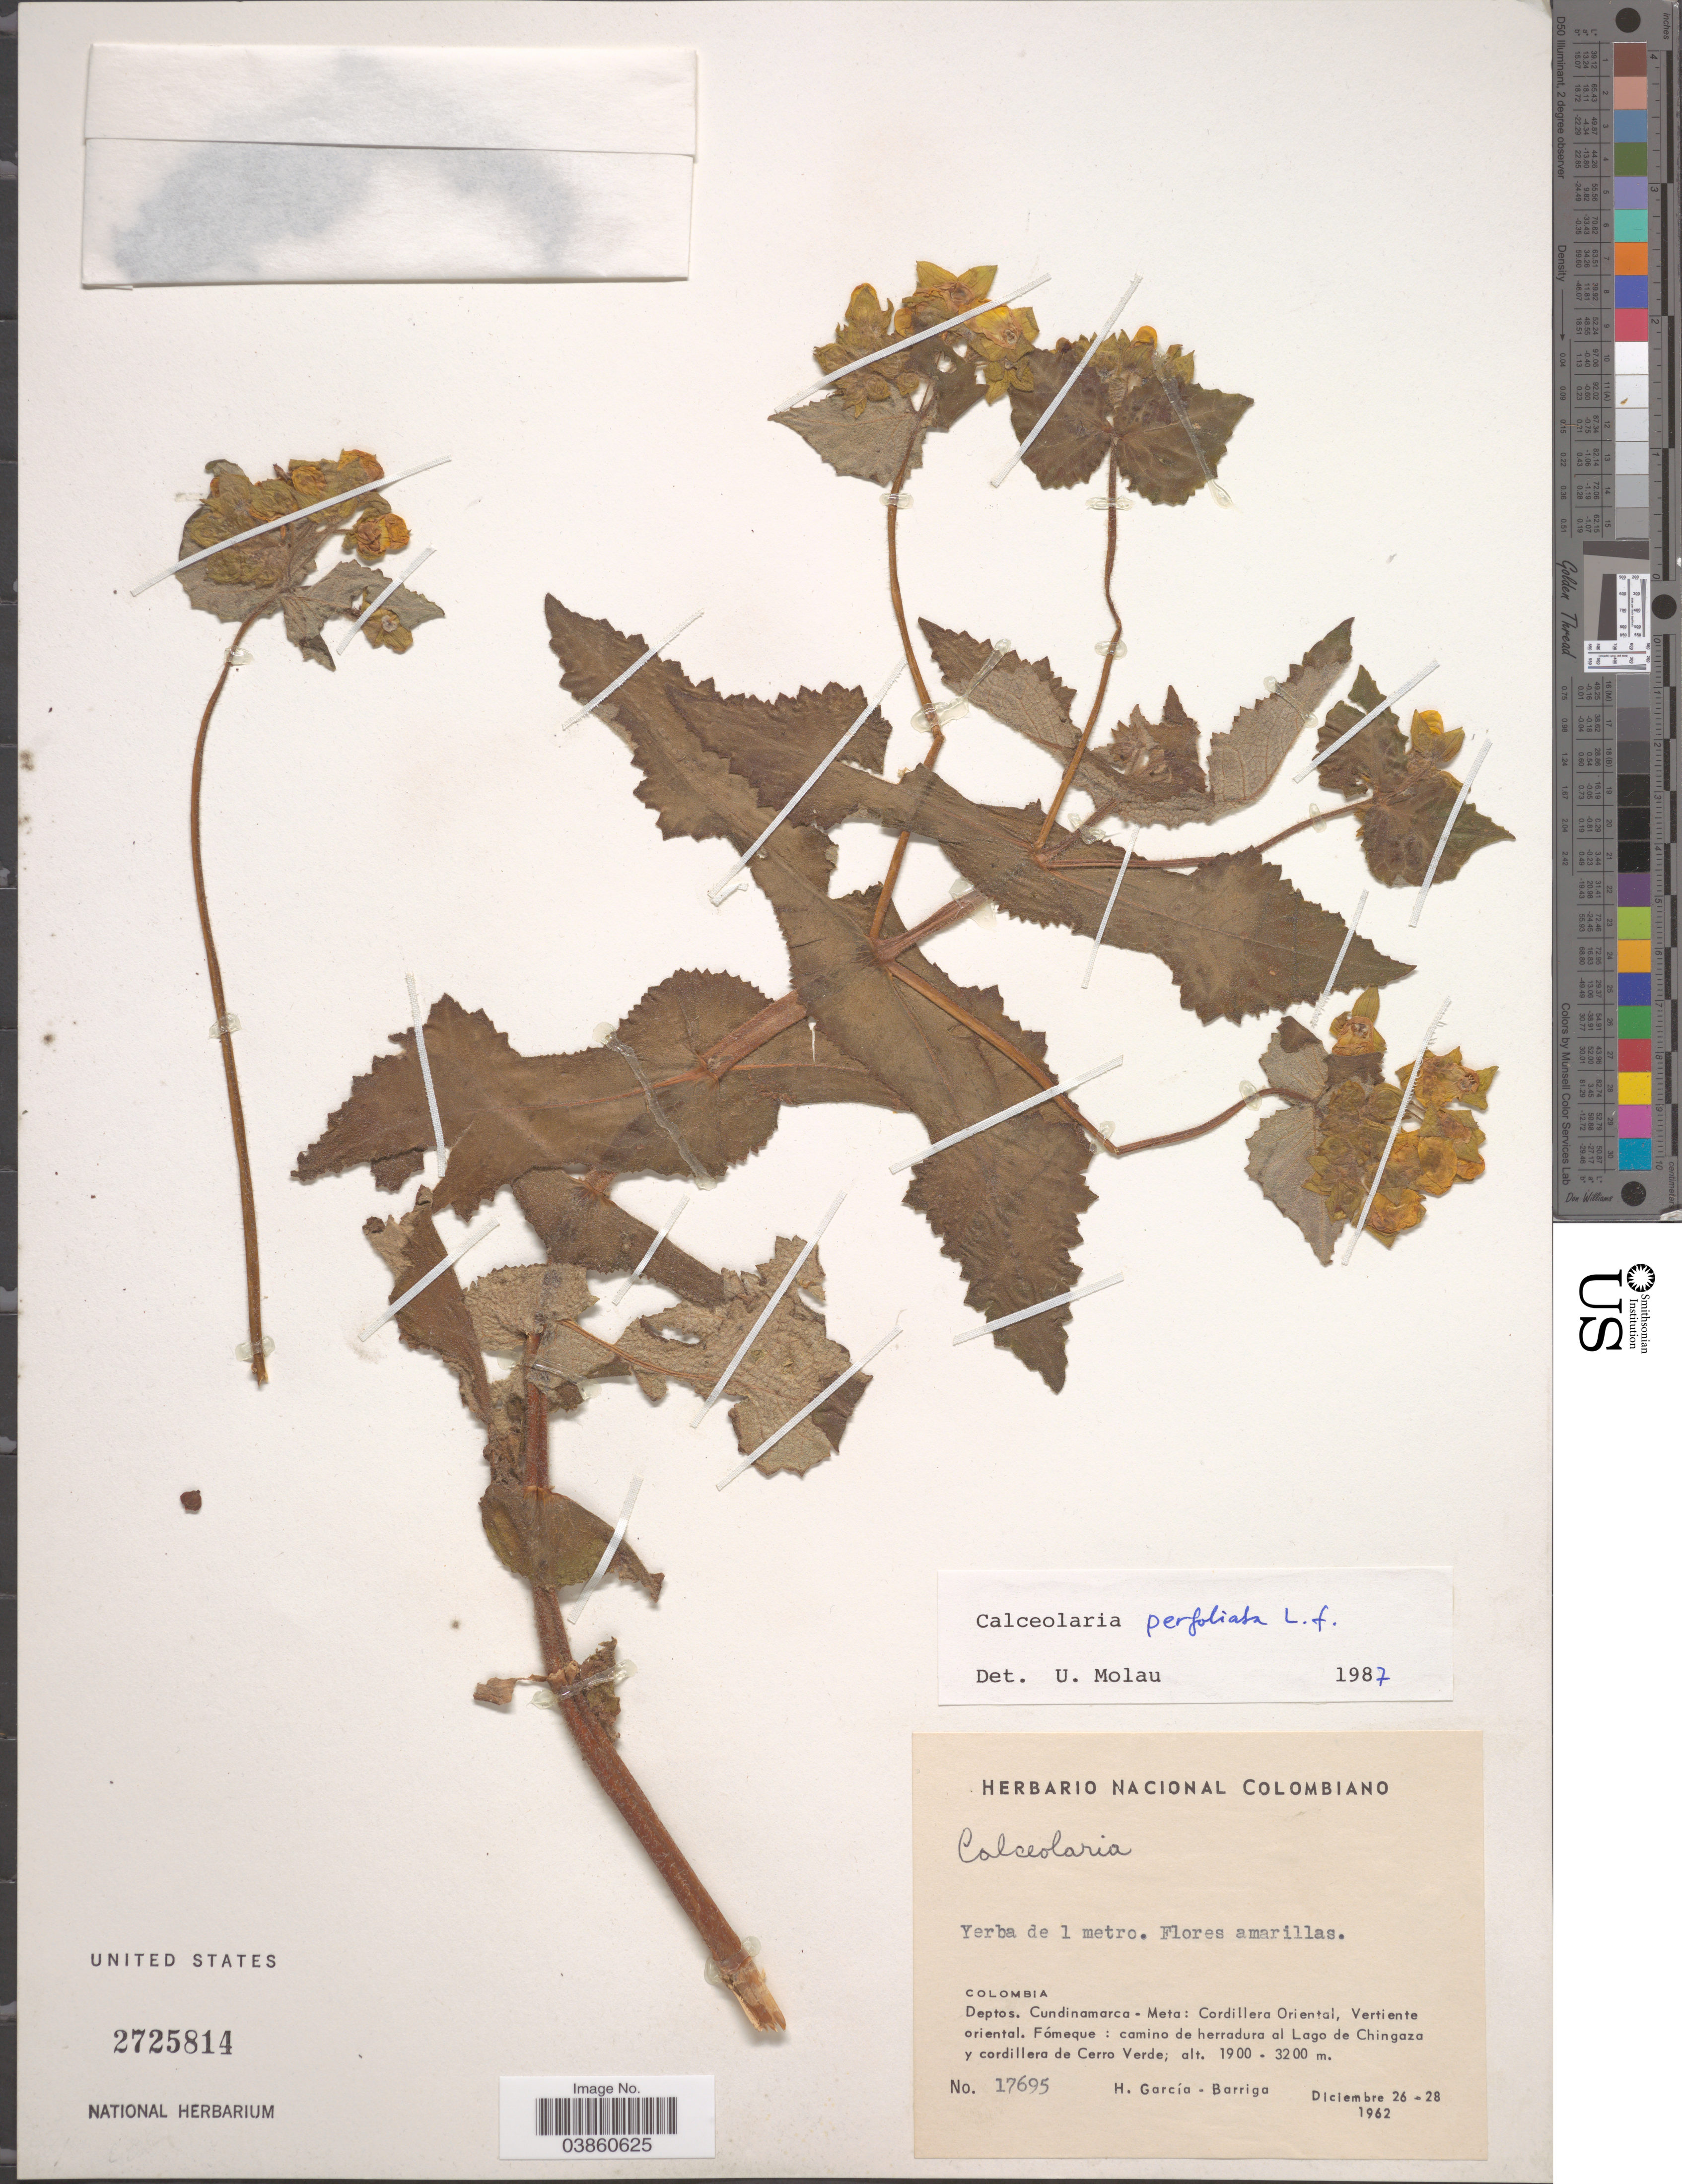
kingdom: Plantae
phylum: Tracheophyta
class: Magnoliopsida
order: Lamiales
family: Calceolariaceae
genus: Calceolaria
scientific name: Calceolaria perfoliata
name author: L. f.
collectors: H. García Barriga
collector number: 17695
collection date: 1962-12-26/1962-12-28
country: Colombia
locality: Deptos. Cundinamarca - Meta: Cordillera Oriental, Vertiente oriental.Fómeque: camino de herradura al Lago de Chingaza y cordillera de Cerro Verde.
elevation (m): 1900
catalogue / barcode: US 2725814